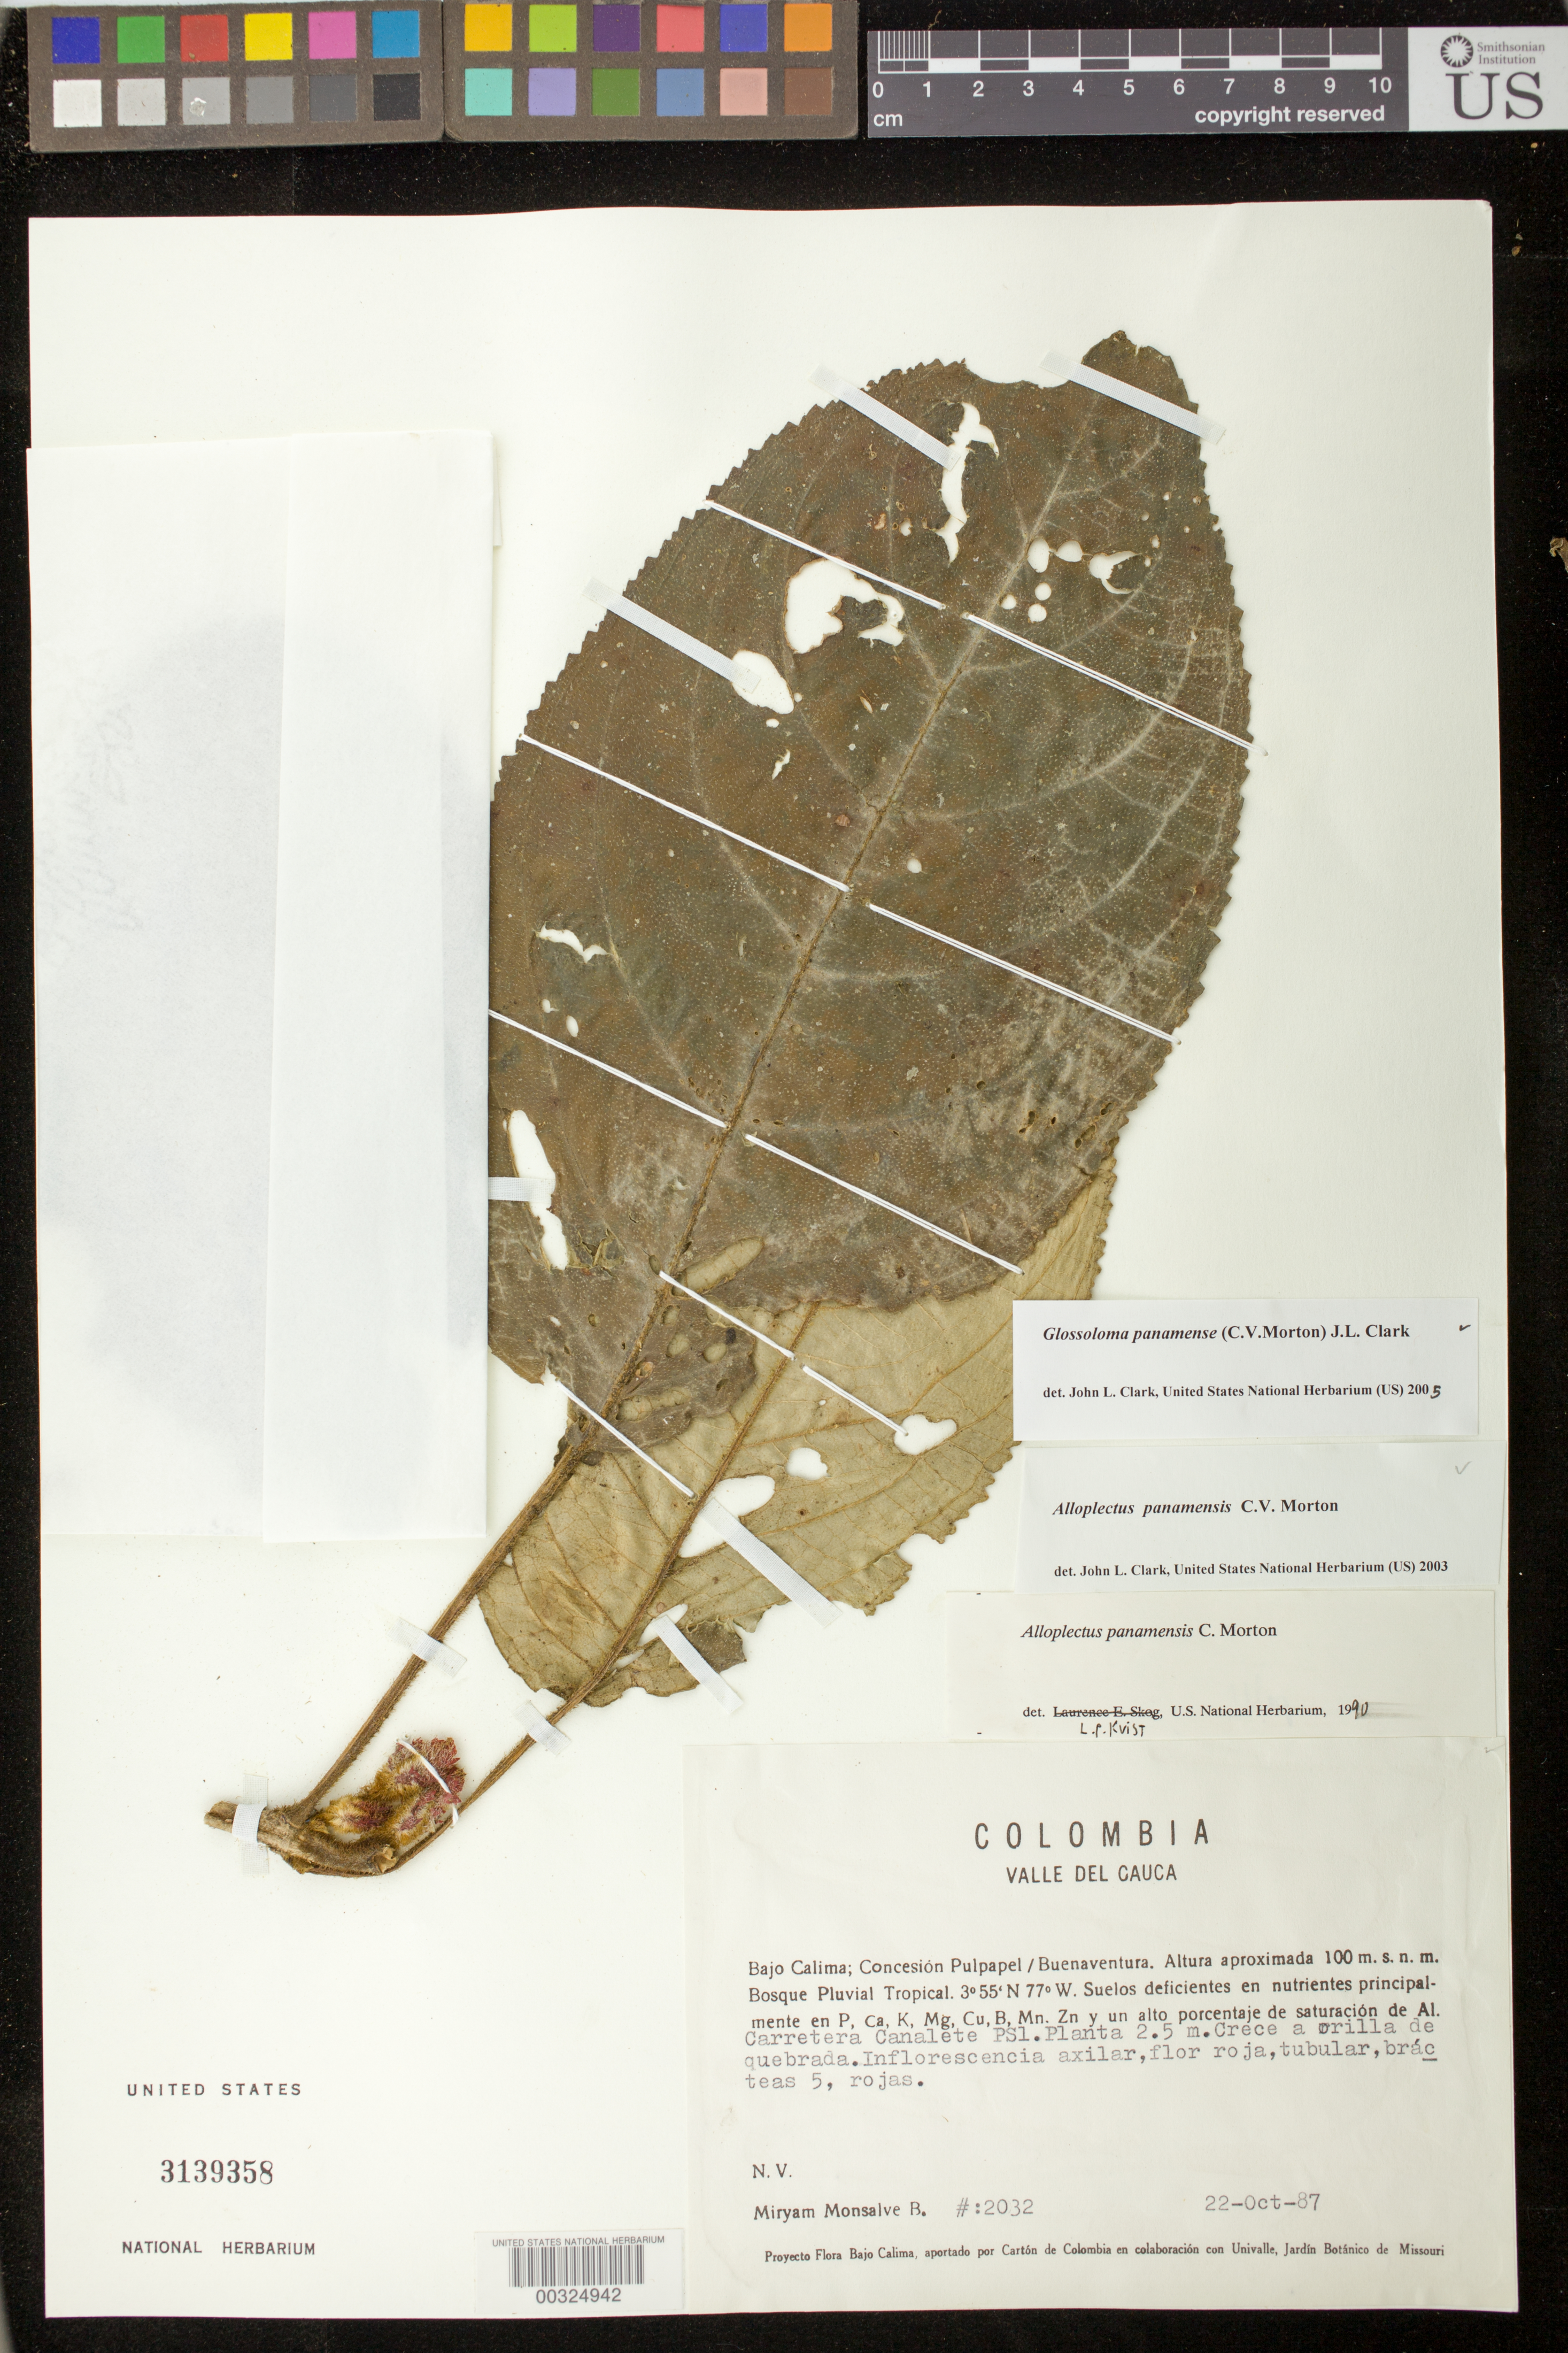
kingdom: Plantae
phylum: Tracheophyta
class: Magnoliopsida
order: Lamiales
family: Gesneriaceae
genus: Glossoloma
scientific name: Glossoloma panamense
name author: (C.V. Morton) J.L. Clark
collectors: M. Monsalve B.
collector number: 2032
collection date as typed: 22 Oct 1987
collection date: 1987-10-22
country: Colombia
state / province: Valle del Cauca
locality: Bajo Calima, Concesion Pulpapel/Buenaventura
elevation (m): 100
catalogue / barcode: US 3139358